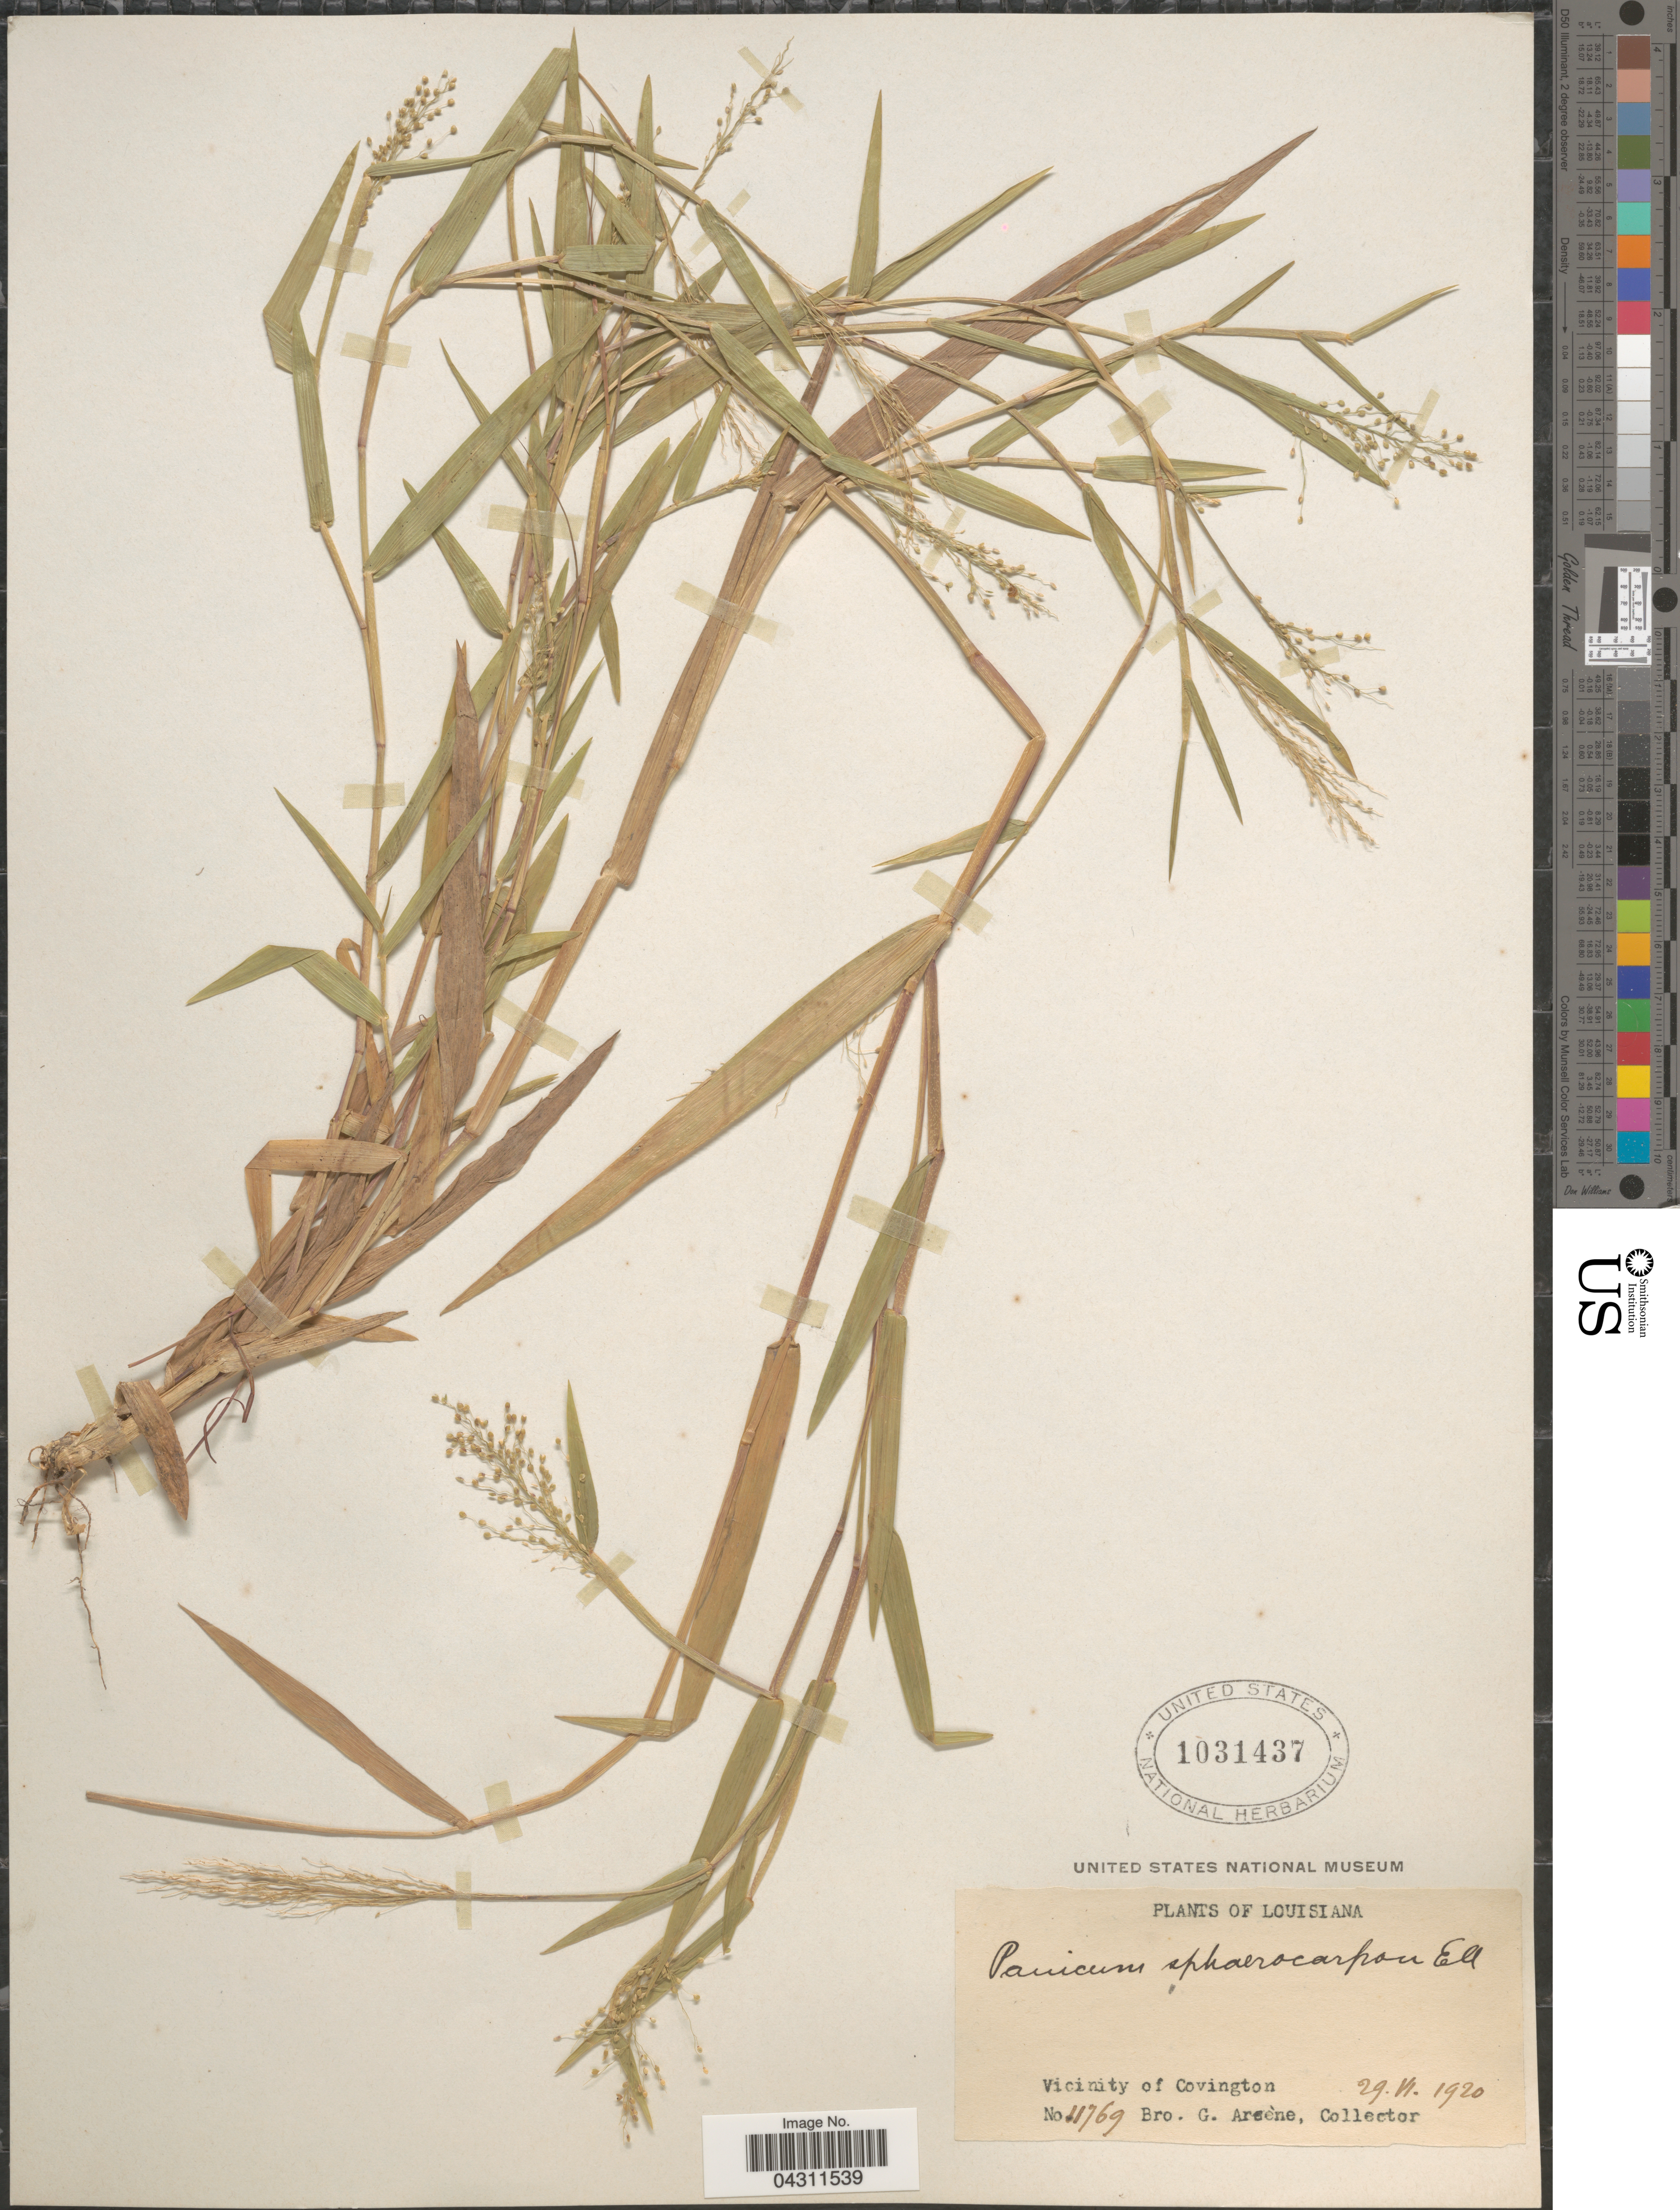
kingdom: Plantae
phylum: Tracheophyta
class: Liliopsida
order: Poales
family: Poaceae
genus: Dichanthelium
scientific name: Dichanthelium sphaerocarpon var. sphaerocarpon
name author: (Elliott) Gould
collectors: Bro. G. Arsène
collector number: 11769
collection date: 1920-06-29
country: United States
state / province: Louisiana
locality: Vicinity of Covington.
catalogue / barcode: US 1031437